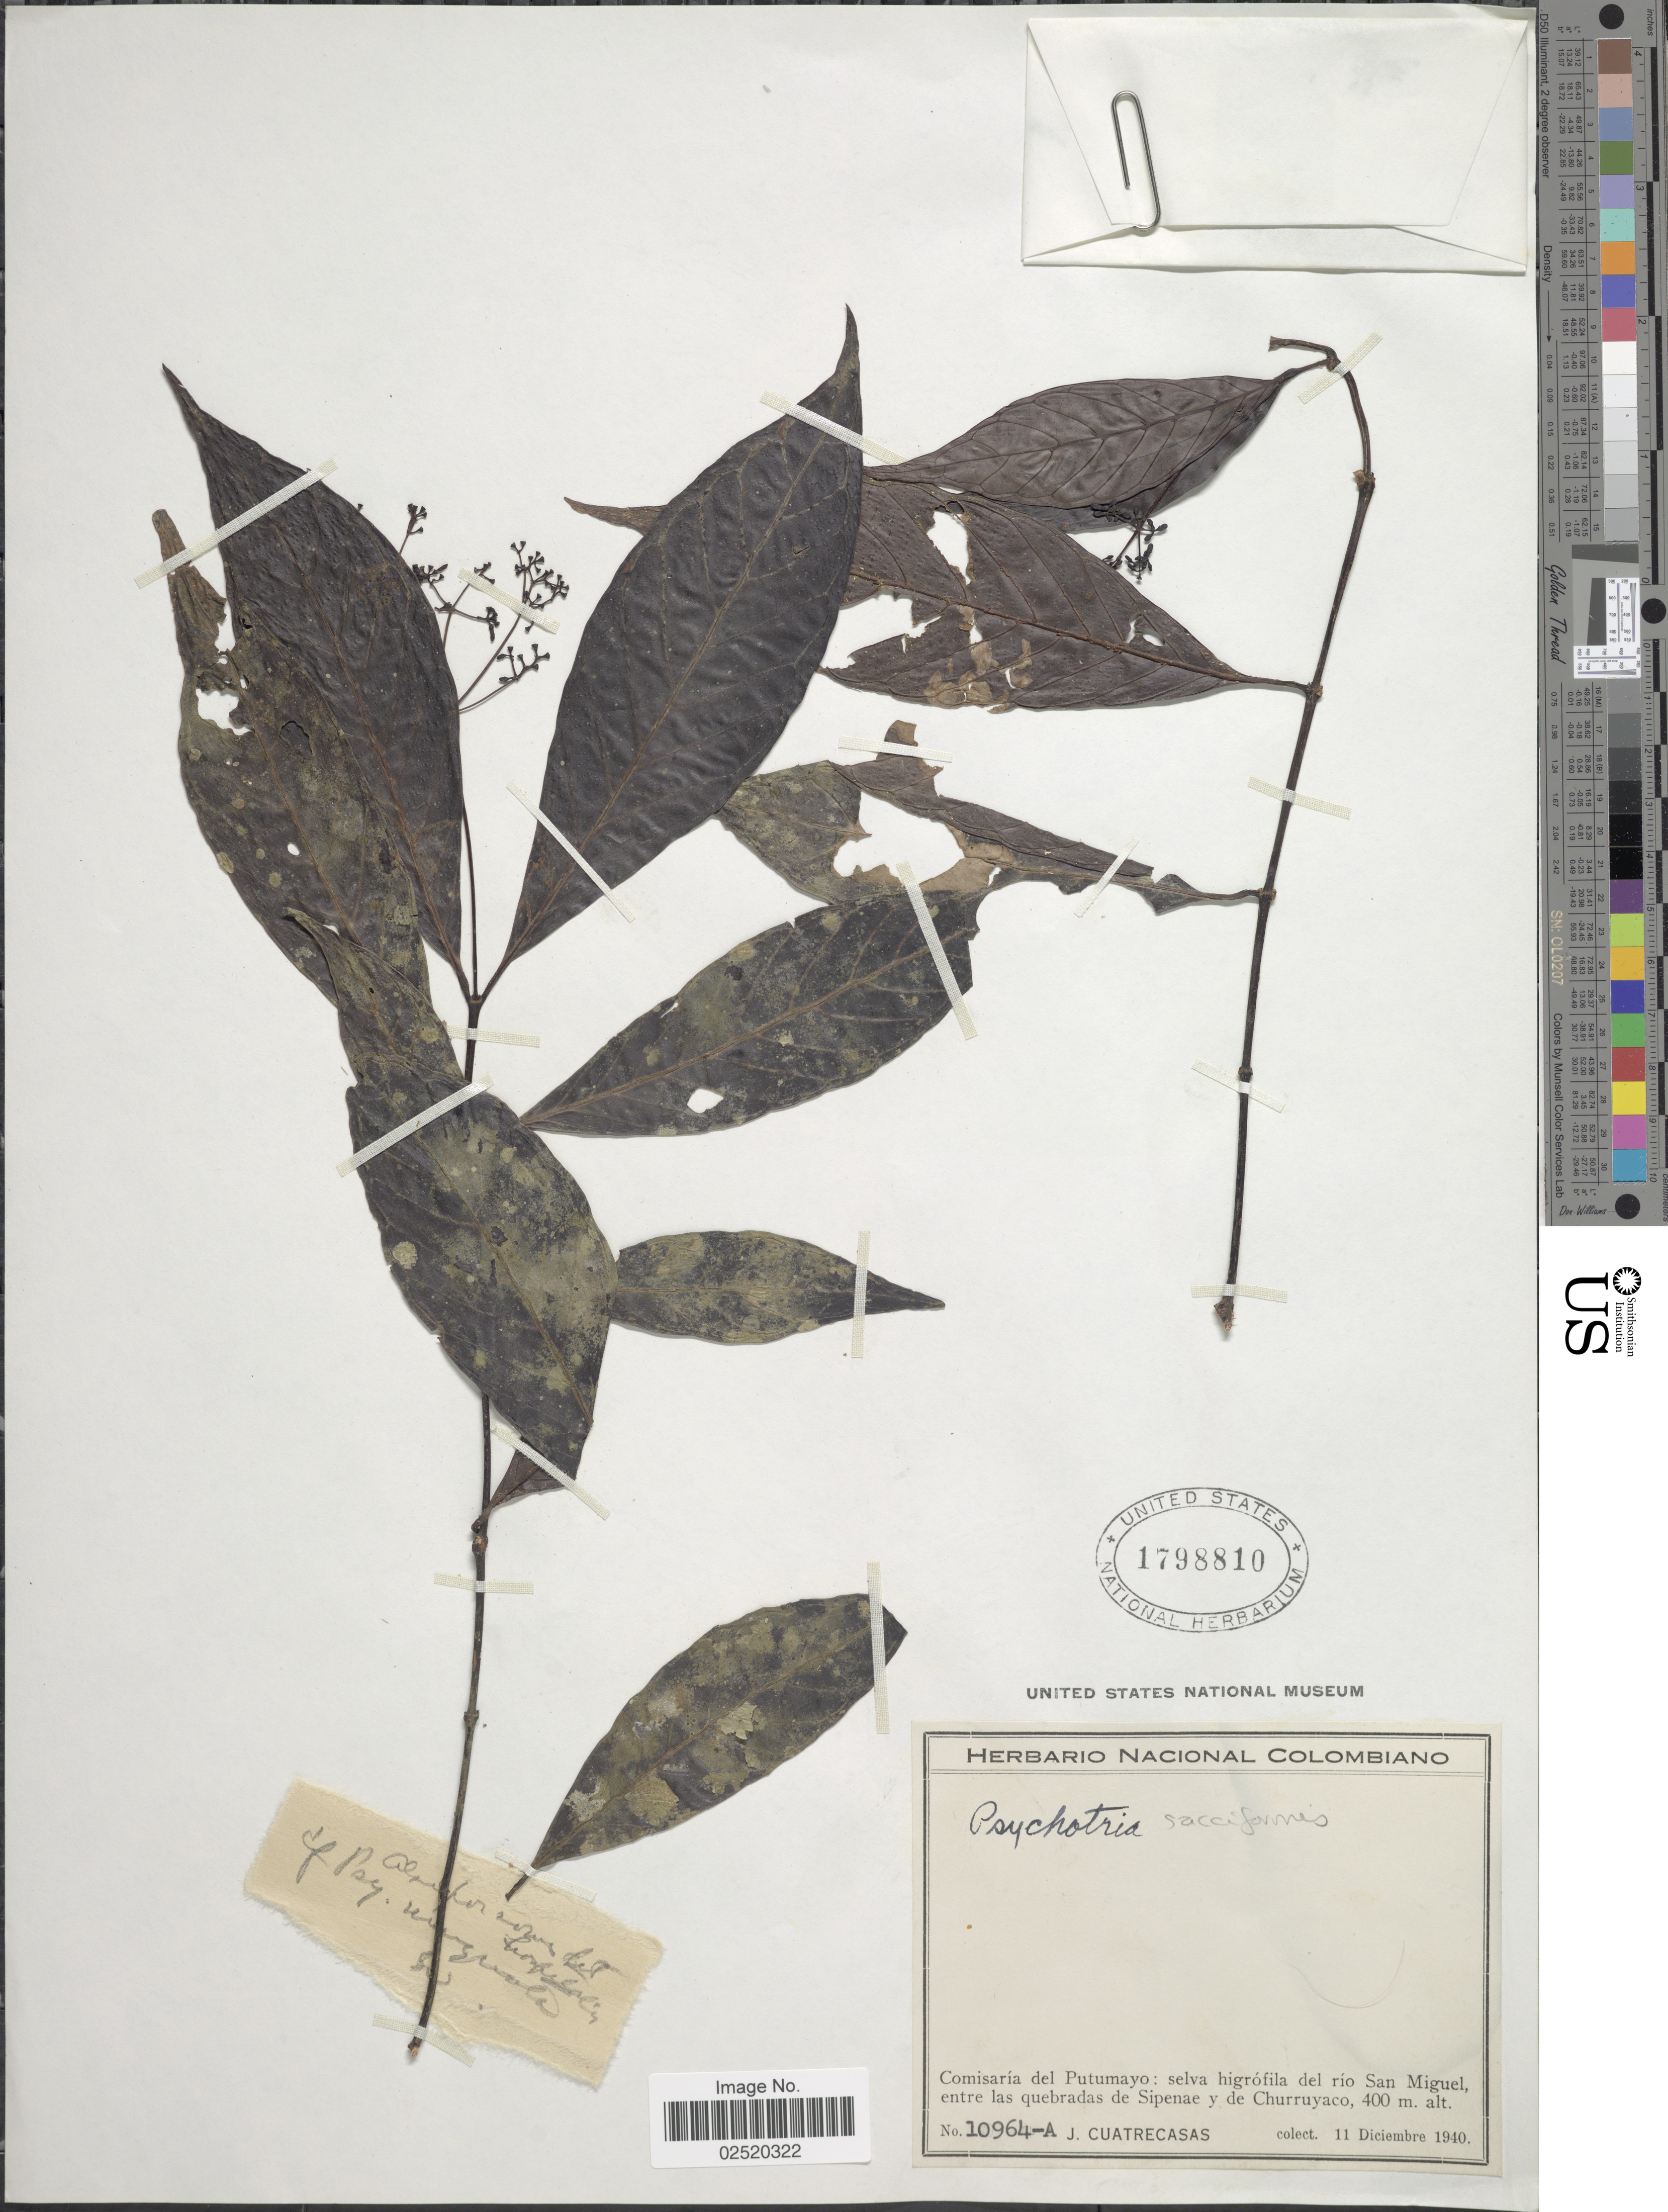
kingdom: Plantae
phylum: Tracheophyta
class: Magnoliopsida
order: Gentianales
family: Rubiaceae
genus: Psychotria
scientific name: Psychotria sacciformis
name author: C.M. Taylor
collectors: J. Cuatrecasas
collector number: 10964-A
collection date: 1940-12-11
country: Colombia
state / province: Putumayo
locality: Comisaria del Putumayo: selva higrofila del rio San Miguel, entre las quebradas de Sipenae y de Churruyaco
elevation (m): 400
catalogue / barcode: US 1798810